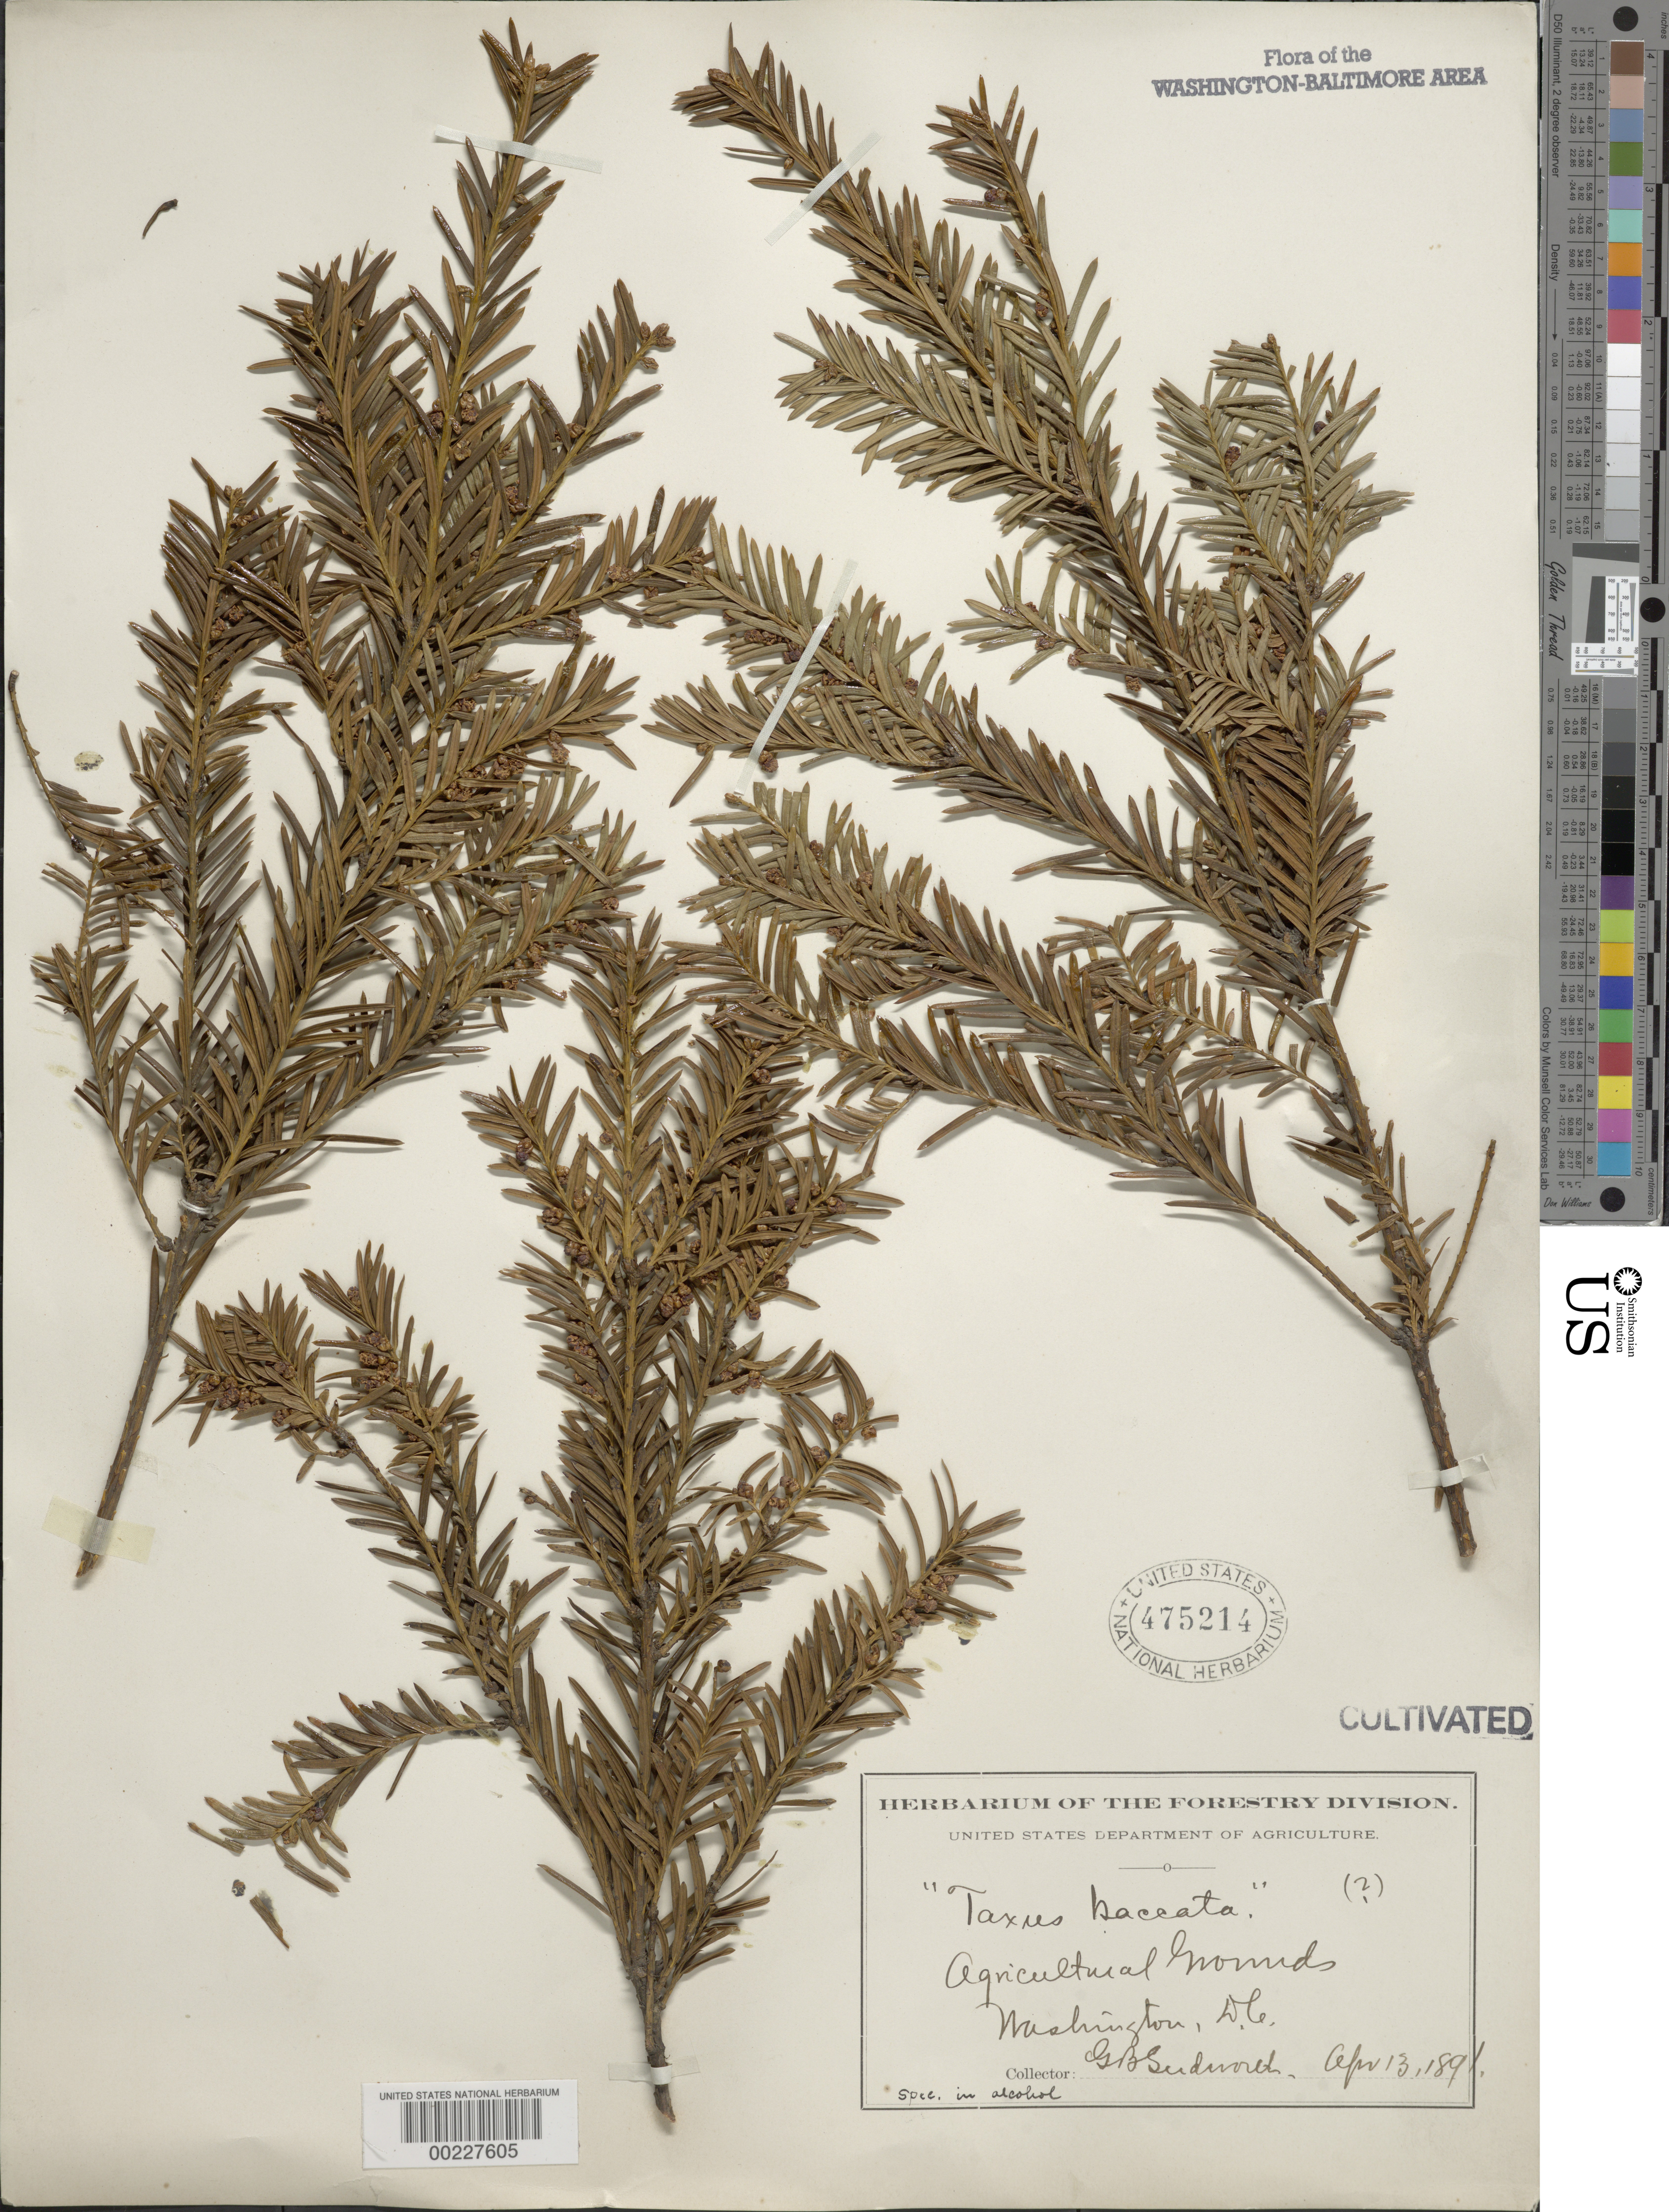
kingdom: Plantae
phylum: Tracheophyta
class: Pinopsida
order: Pinales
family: Taxaceae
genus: Taxus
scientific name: Taxus baccata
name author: L.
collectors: G. B. Sudworth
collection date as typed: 13 Apr 1891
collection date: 1891-04-13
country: United States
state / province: District of Columbia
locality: Agricultural grounds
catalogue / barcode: US 475214